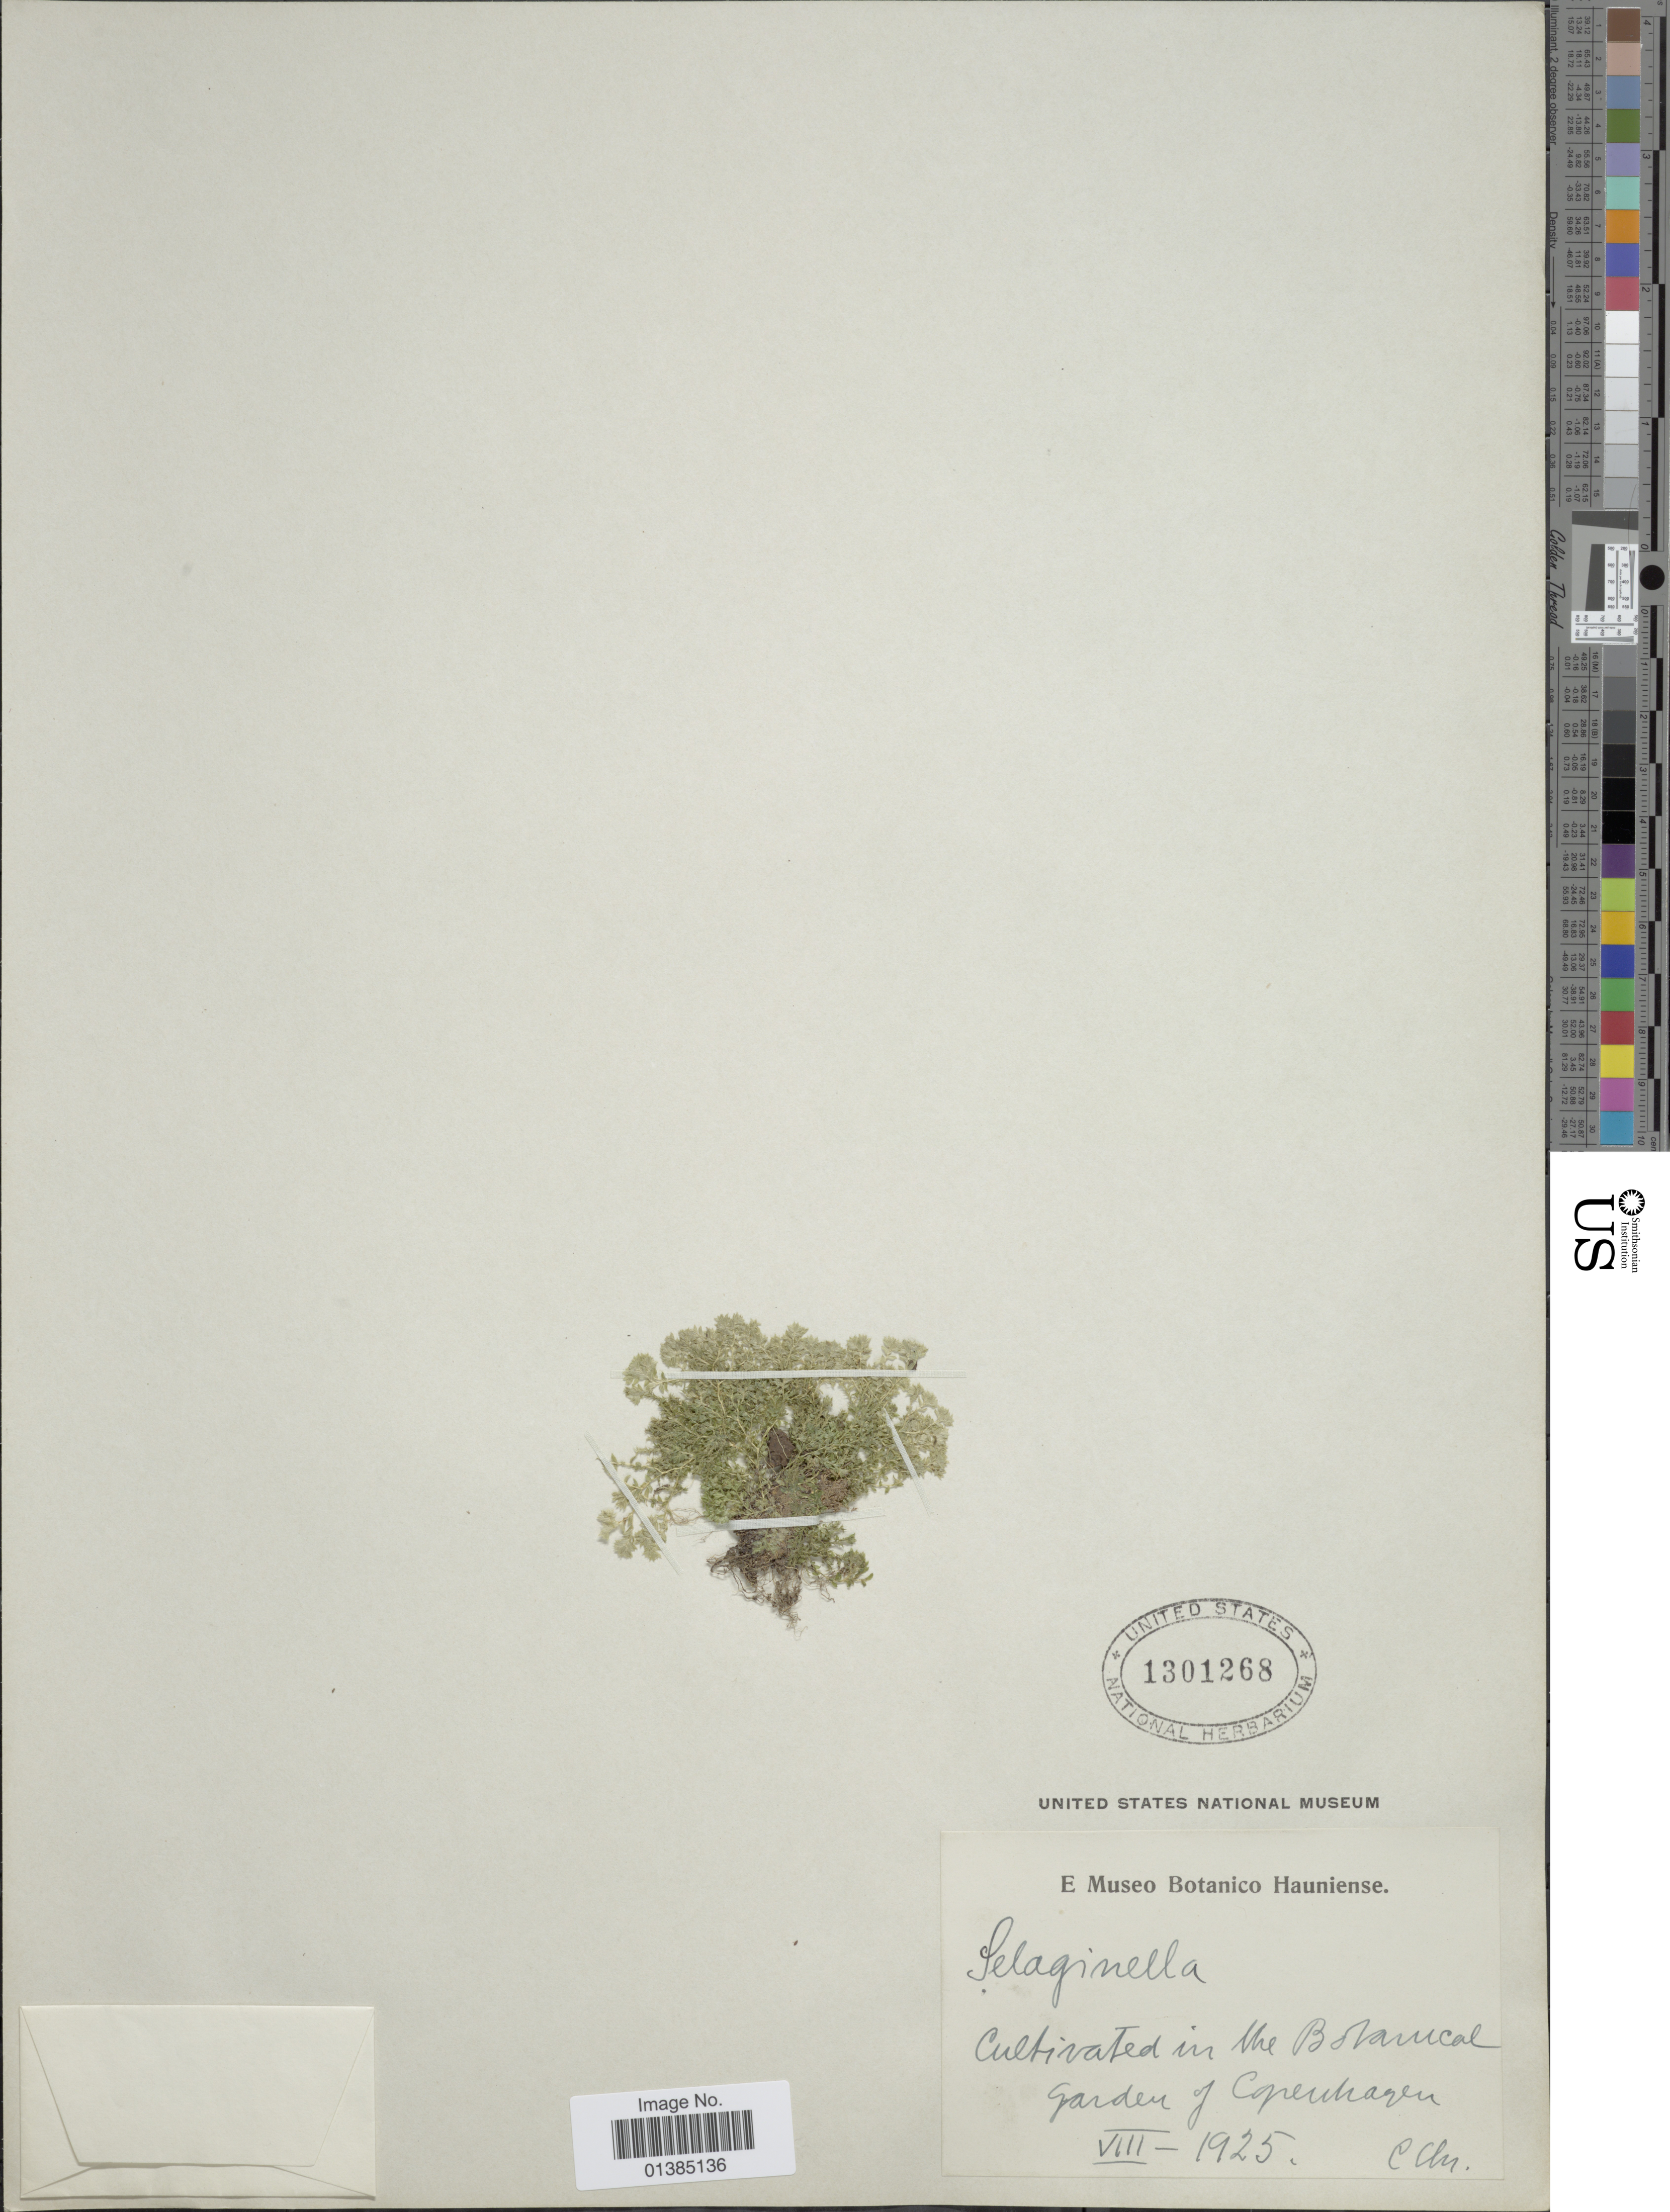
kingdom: Plantae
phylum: Tracheophyta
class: Lycopodiopsida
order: Selaginellales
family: Selaginellaceae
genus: Selaginella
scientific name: Selaginella sp.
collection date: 1925-08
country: Denmark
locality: Cultivated in the Botanical Garden of Copenhagen.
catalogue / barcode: US 1301268